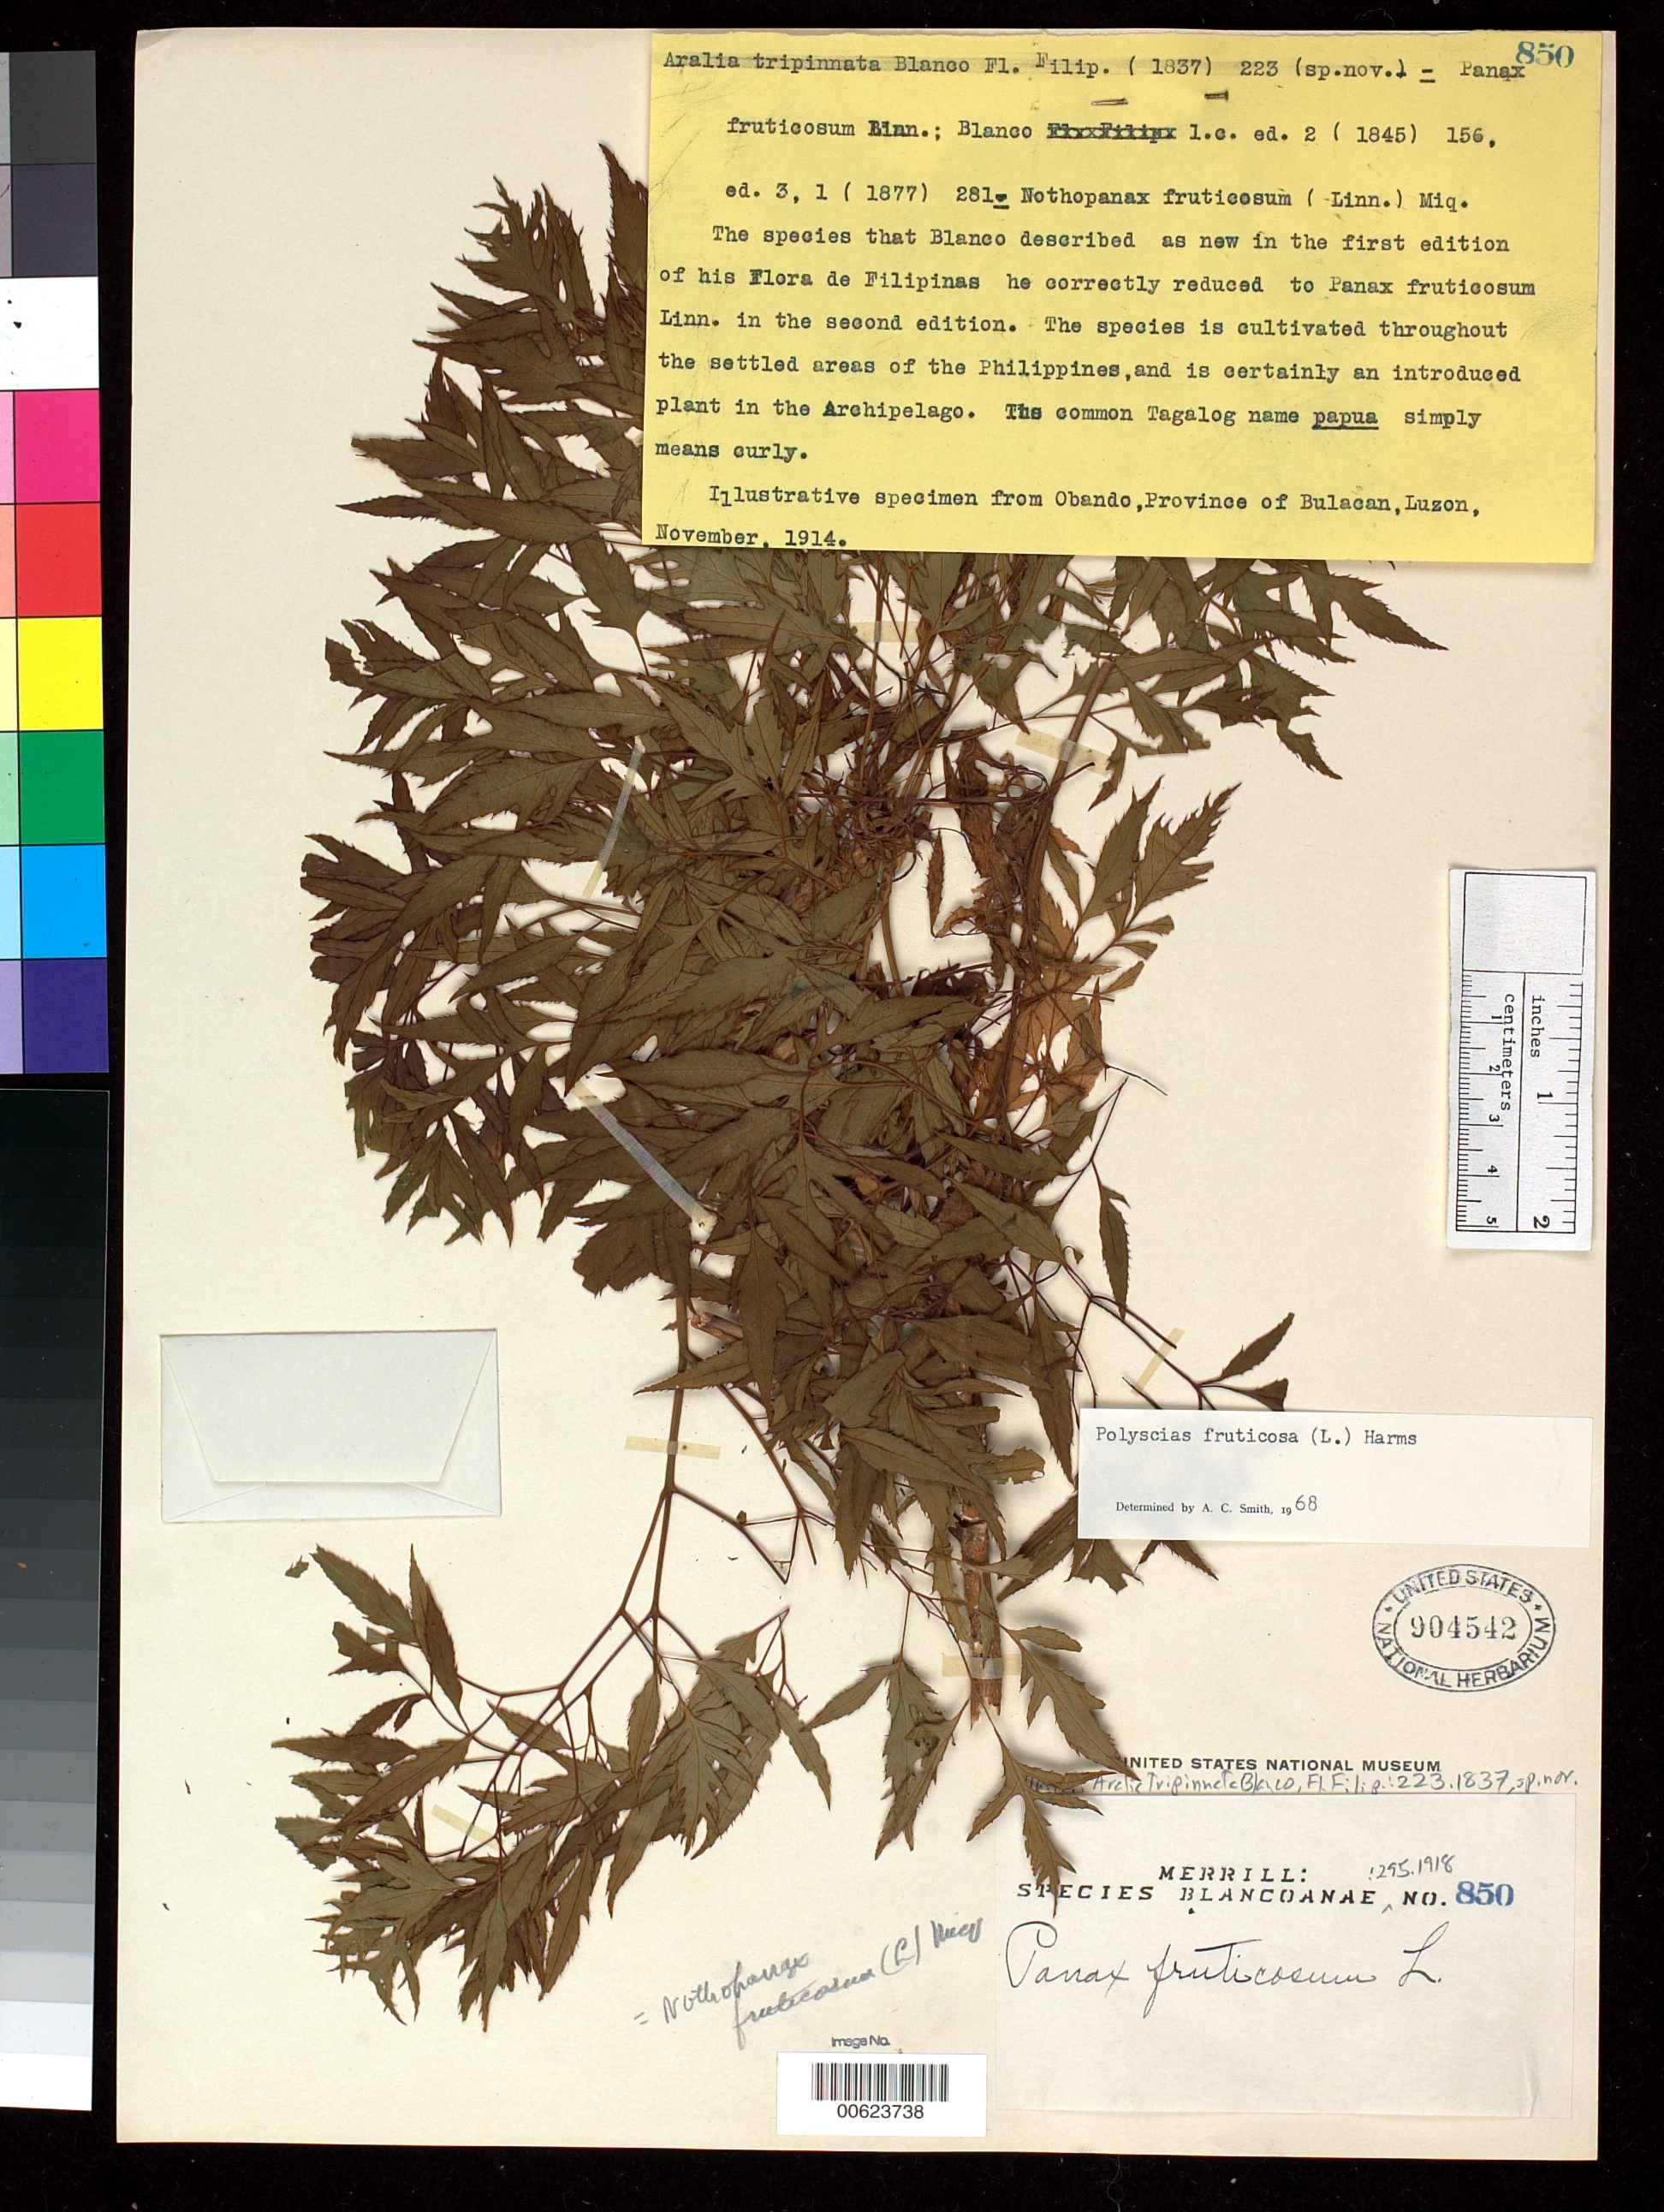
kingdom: Plantae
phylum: Tracheophyta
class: Magnoliopsida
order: Apiales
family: Araliaceae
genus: Aralia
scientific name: Aralia tripinnata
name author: Blanco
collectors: E. D. Merrill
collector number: Sp. Blancoan. 0850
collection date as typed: Nov 1914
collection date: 1914-11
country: Philippines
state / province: Central Luzon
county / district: Bulacan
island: Luzon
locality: Obando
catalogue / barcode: US 904542